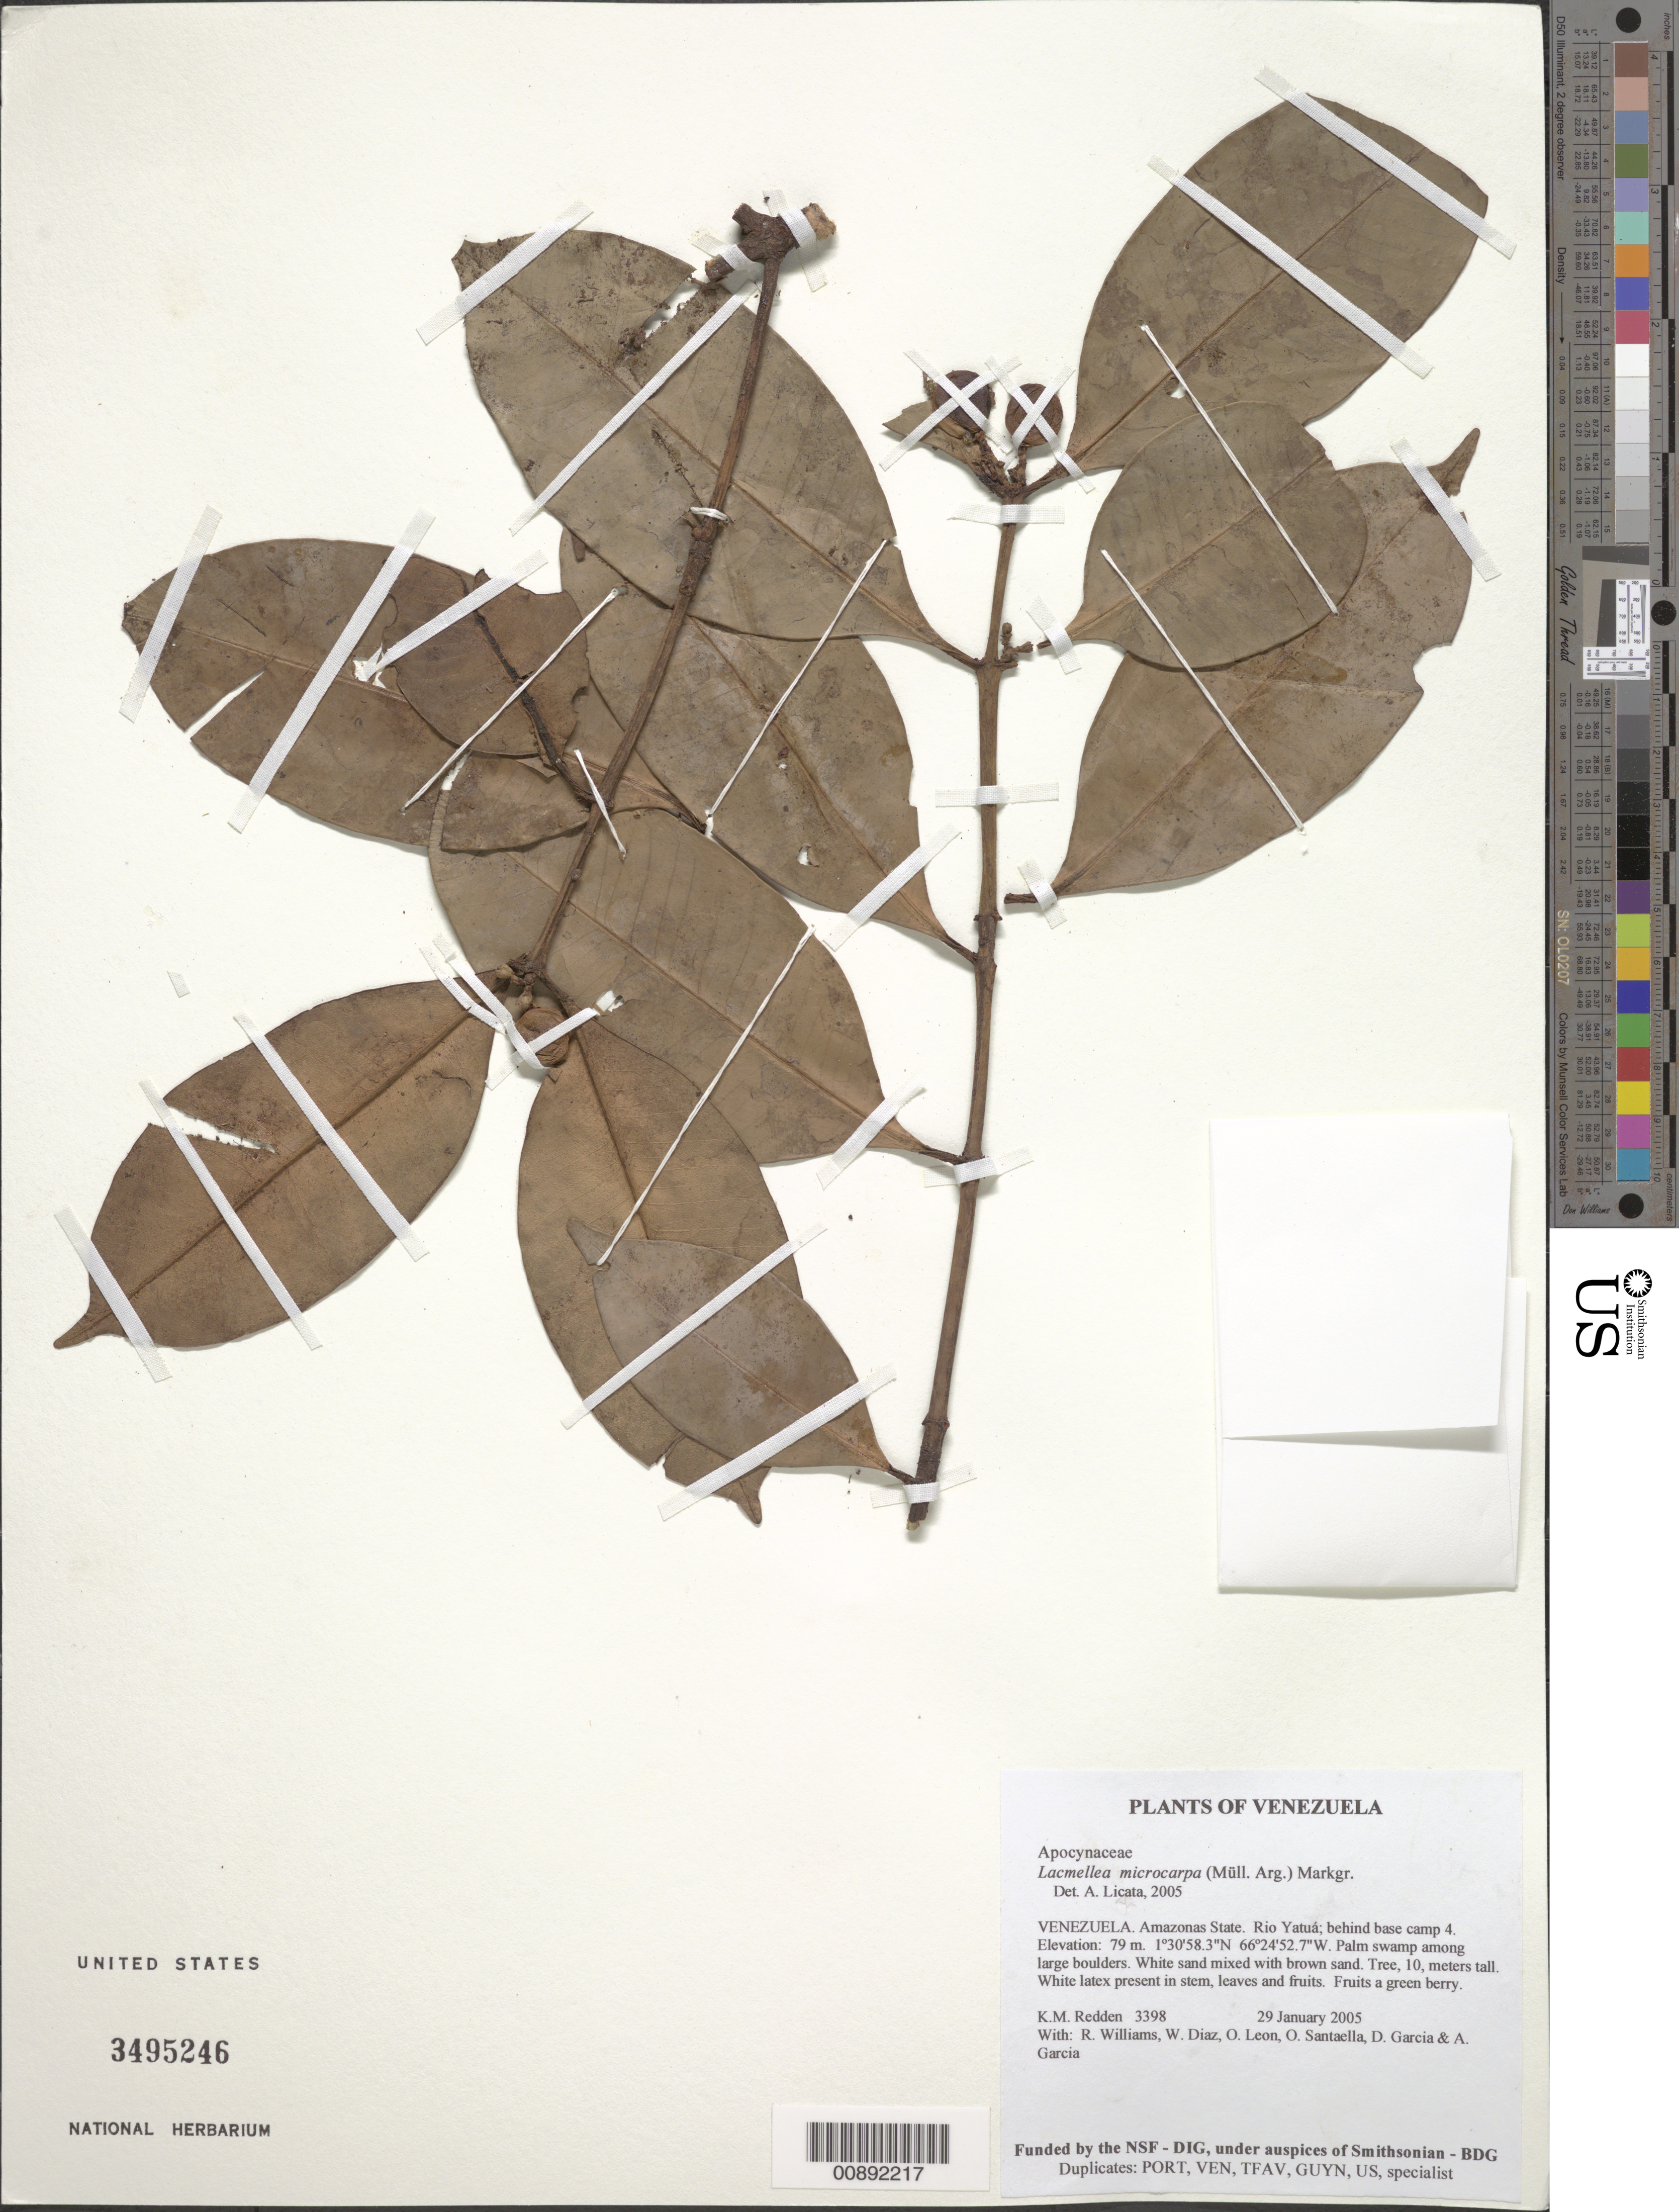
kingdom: Plantae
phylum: Tracheophyta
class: Magnoliopsida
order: Gentianales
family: Apocynaceae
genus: Lacmellea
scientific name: Lacmellea microcarpa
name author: (Müll. Arg.) Markgr.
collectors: K. M. Redden, R. Williams, W. Díaz P., O. León & et al.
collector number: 3398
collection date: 2005-01-29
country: Venezuela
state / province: Amazonas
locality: Rio Yatuá; behind base camp 4.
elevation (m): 79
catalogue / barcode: US 3495246